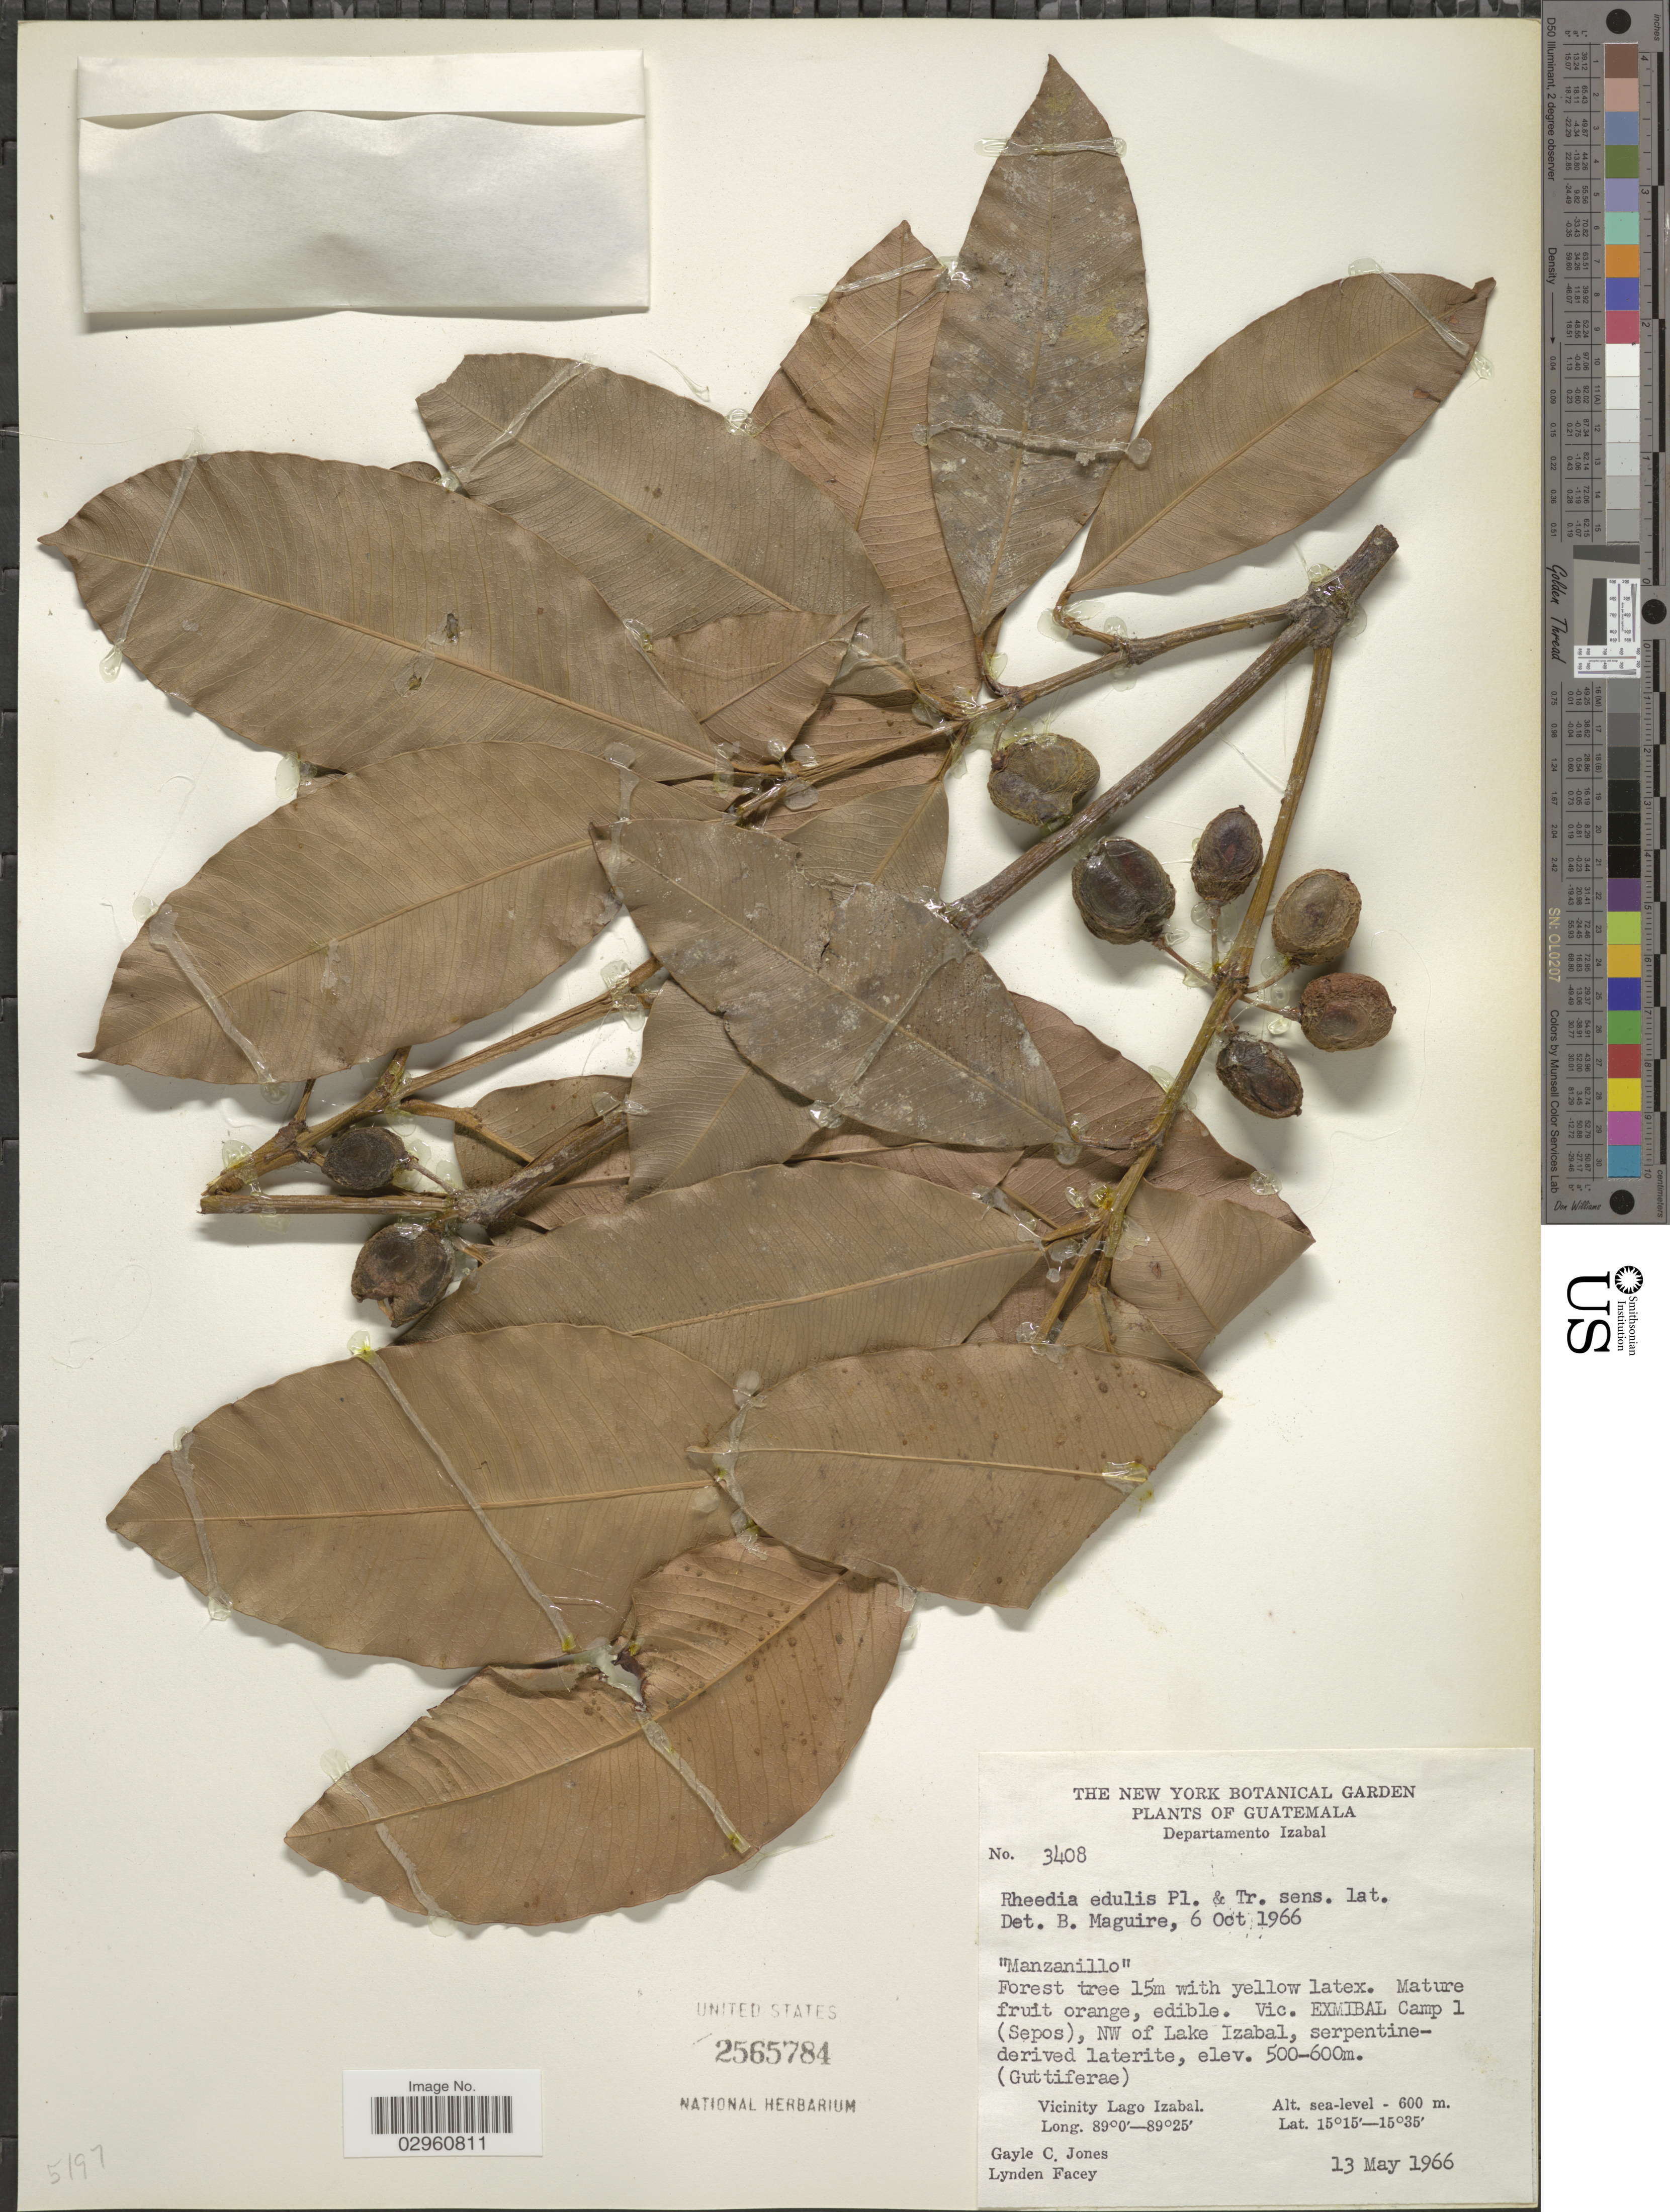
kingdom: Plantae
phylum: Tracheophyta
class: Magnoliopsida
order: Malpighiales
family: Clusiaceae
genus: Garcinia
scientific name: Garcinia intermedia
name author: (Pittier) Hammel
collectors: G. C. Jones & L. Facey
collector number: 3408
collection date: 1966-05-13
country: Guatemala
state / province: Izabal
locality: Departamento Izabal. Vic. EXMIBAL Camp 1 (Sepos), NW of Lake Izabal. Vicinity of Lago Izabal.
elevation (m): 0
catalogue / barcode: US 2565784